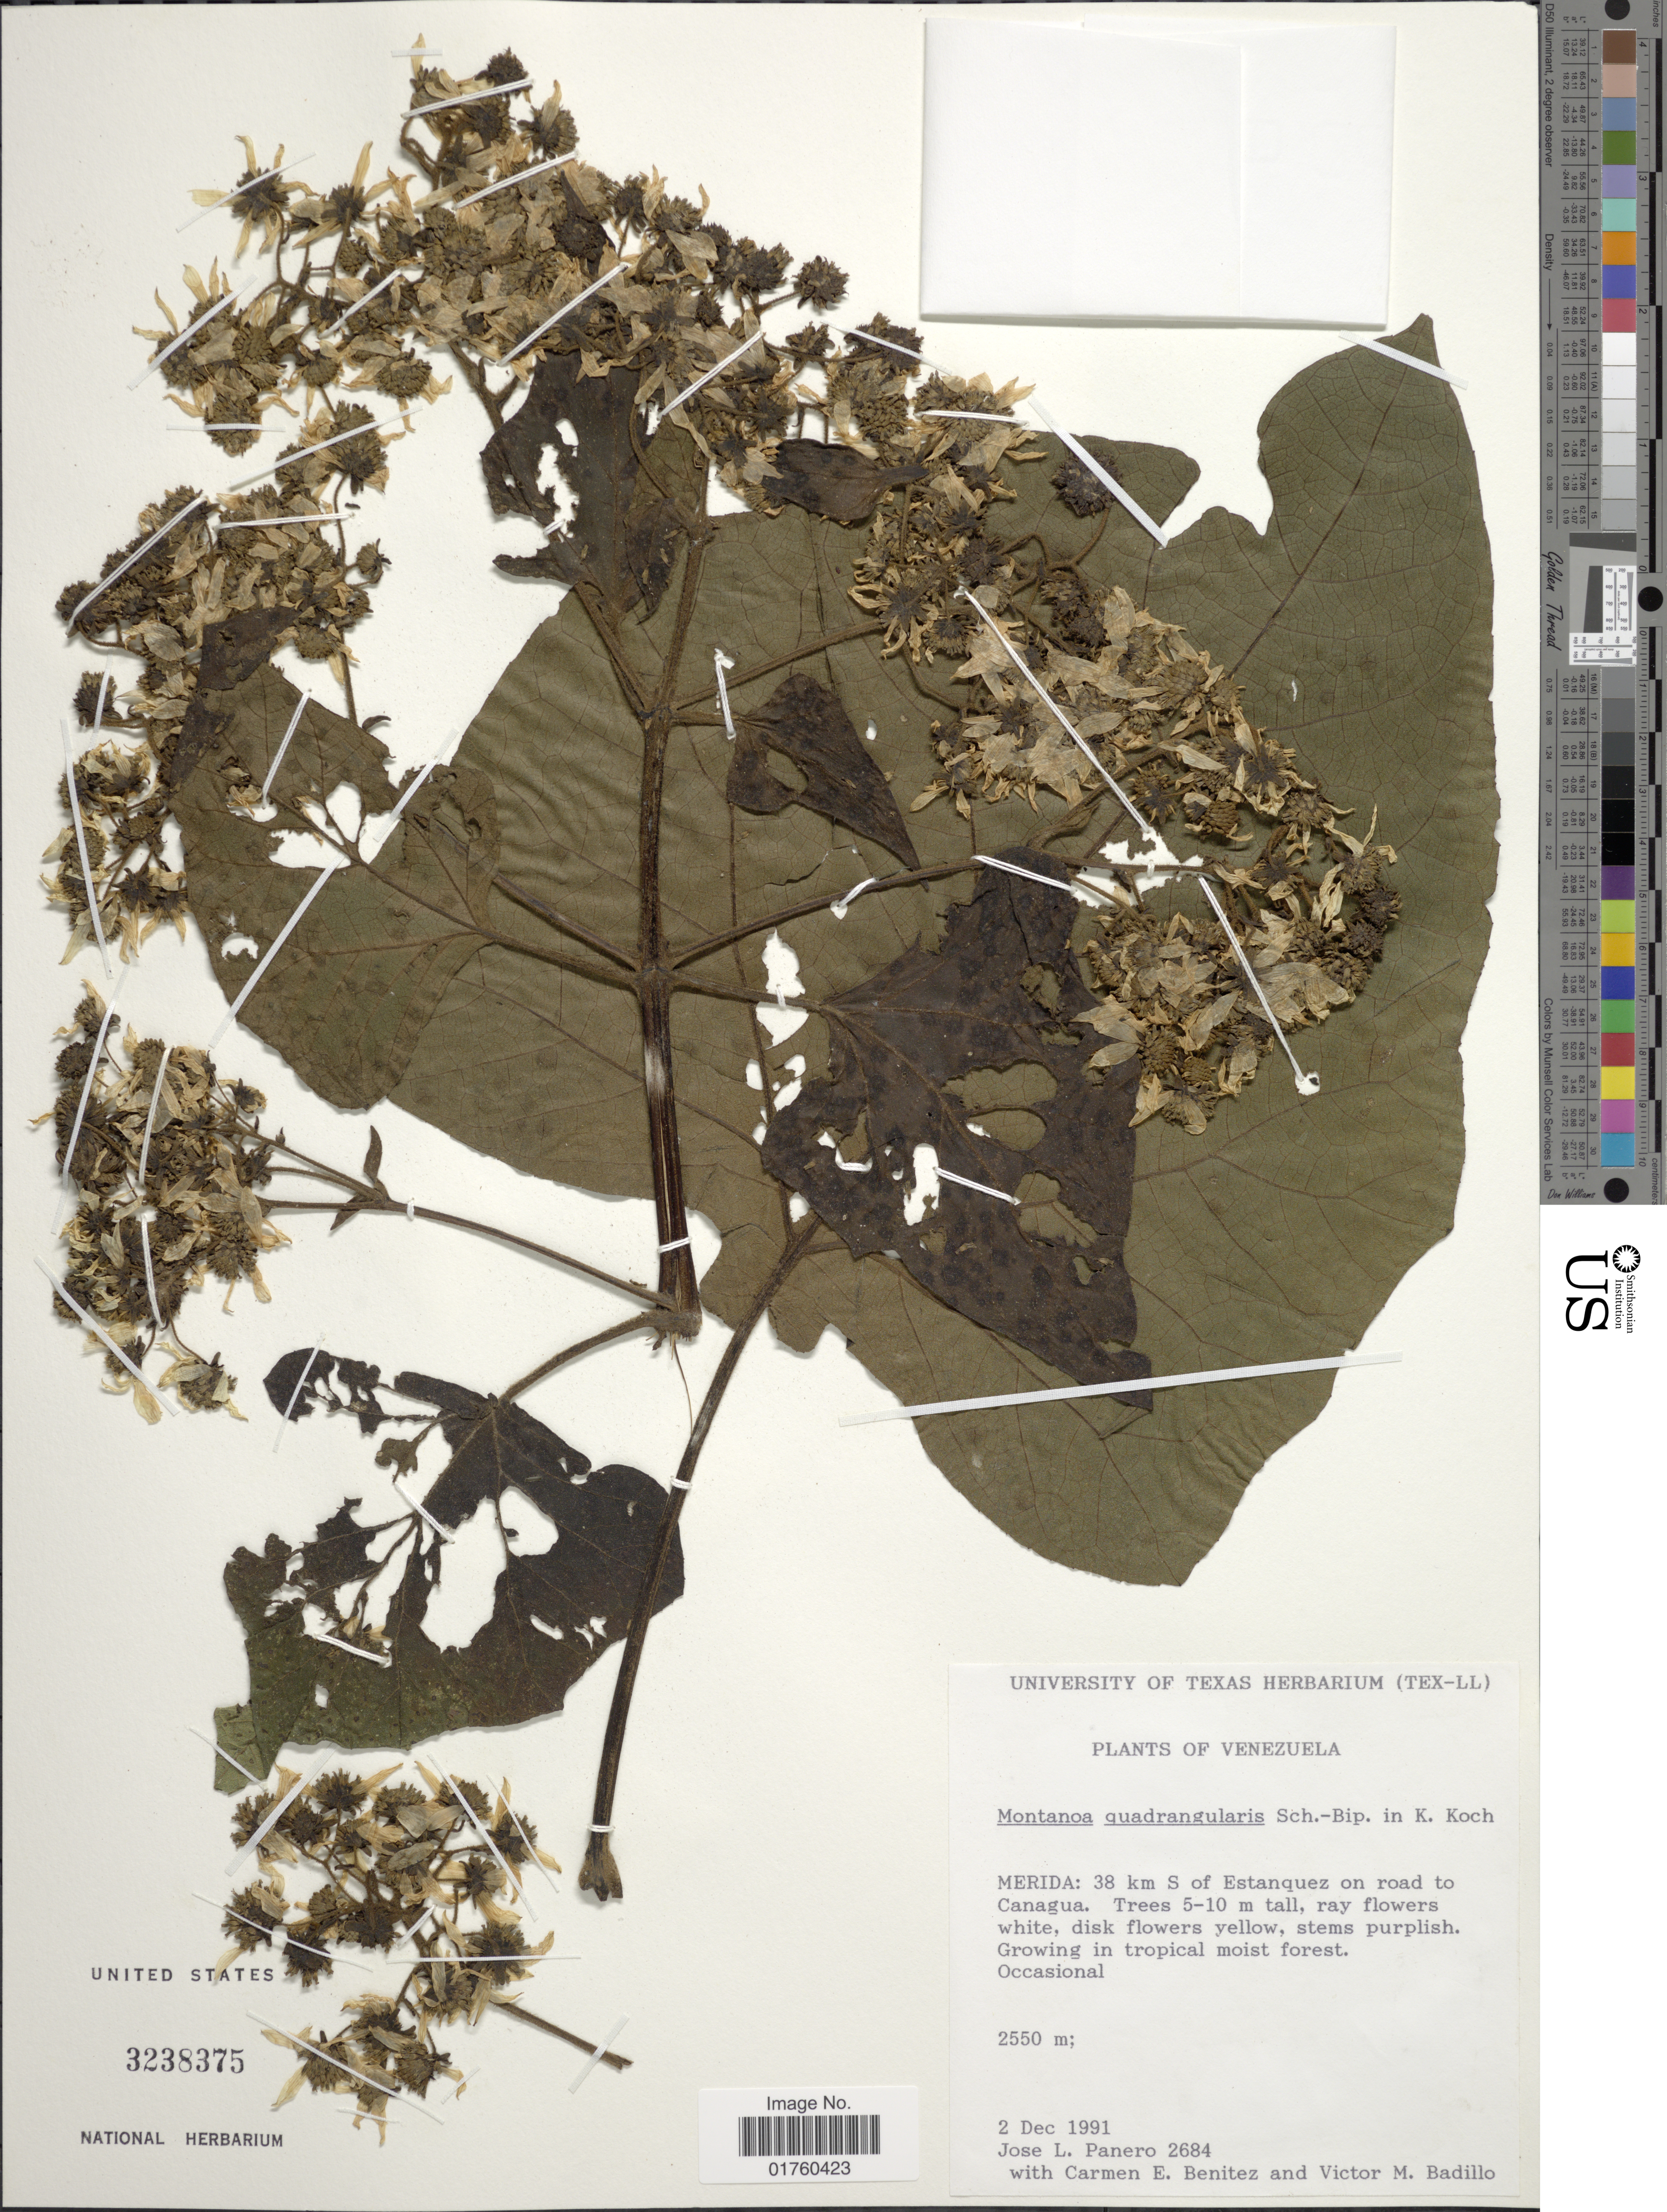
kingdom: Plantae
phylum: Tracheophyta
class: Magnoliopsida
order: Asterales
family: Asteraceae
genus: Montanoa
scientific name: Montanoa quadrangularis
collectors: J. L. Panero, C. E. Benítez de Rojas & V. Badillo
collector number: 2684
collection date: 1991-12-02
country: Venezuela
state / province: Mérida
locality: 38 km S of Estanquez on road to Canagua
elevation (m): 2550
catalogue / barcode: US 3238375